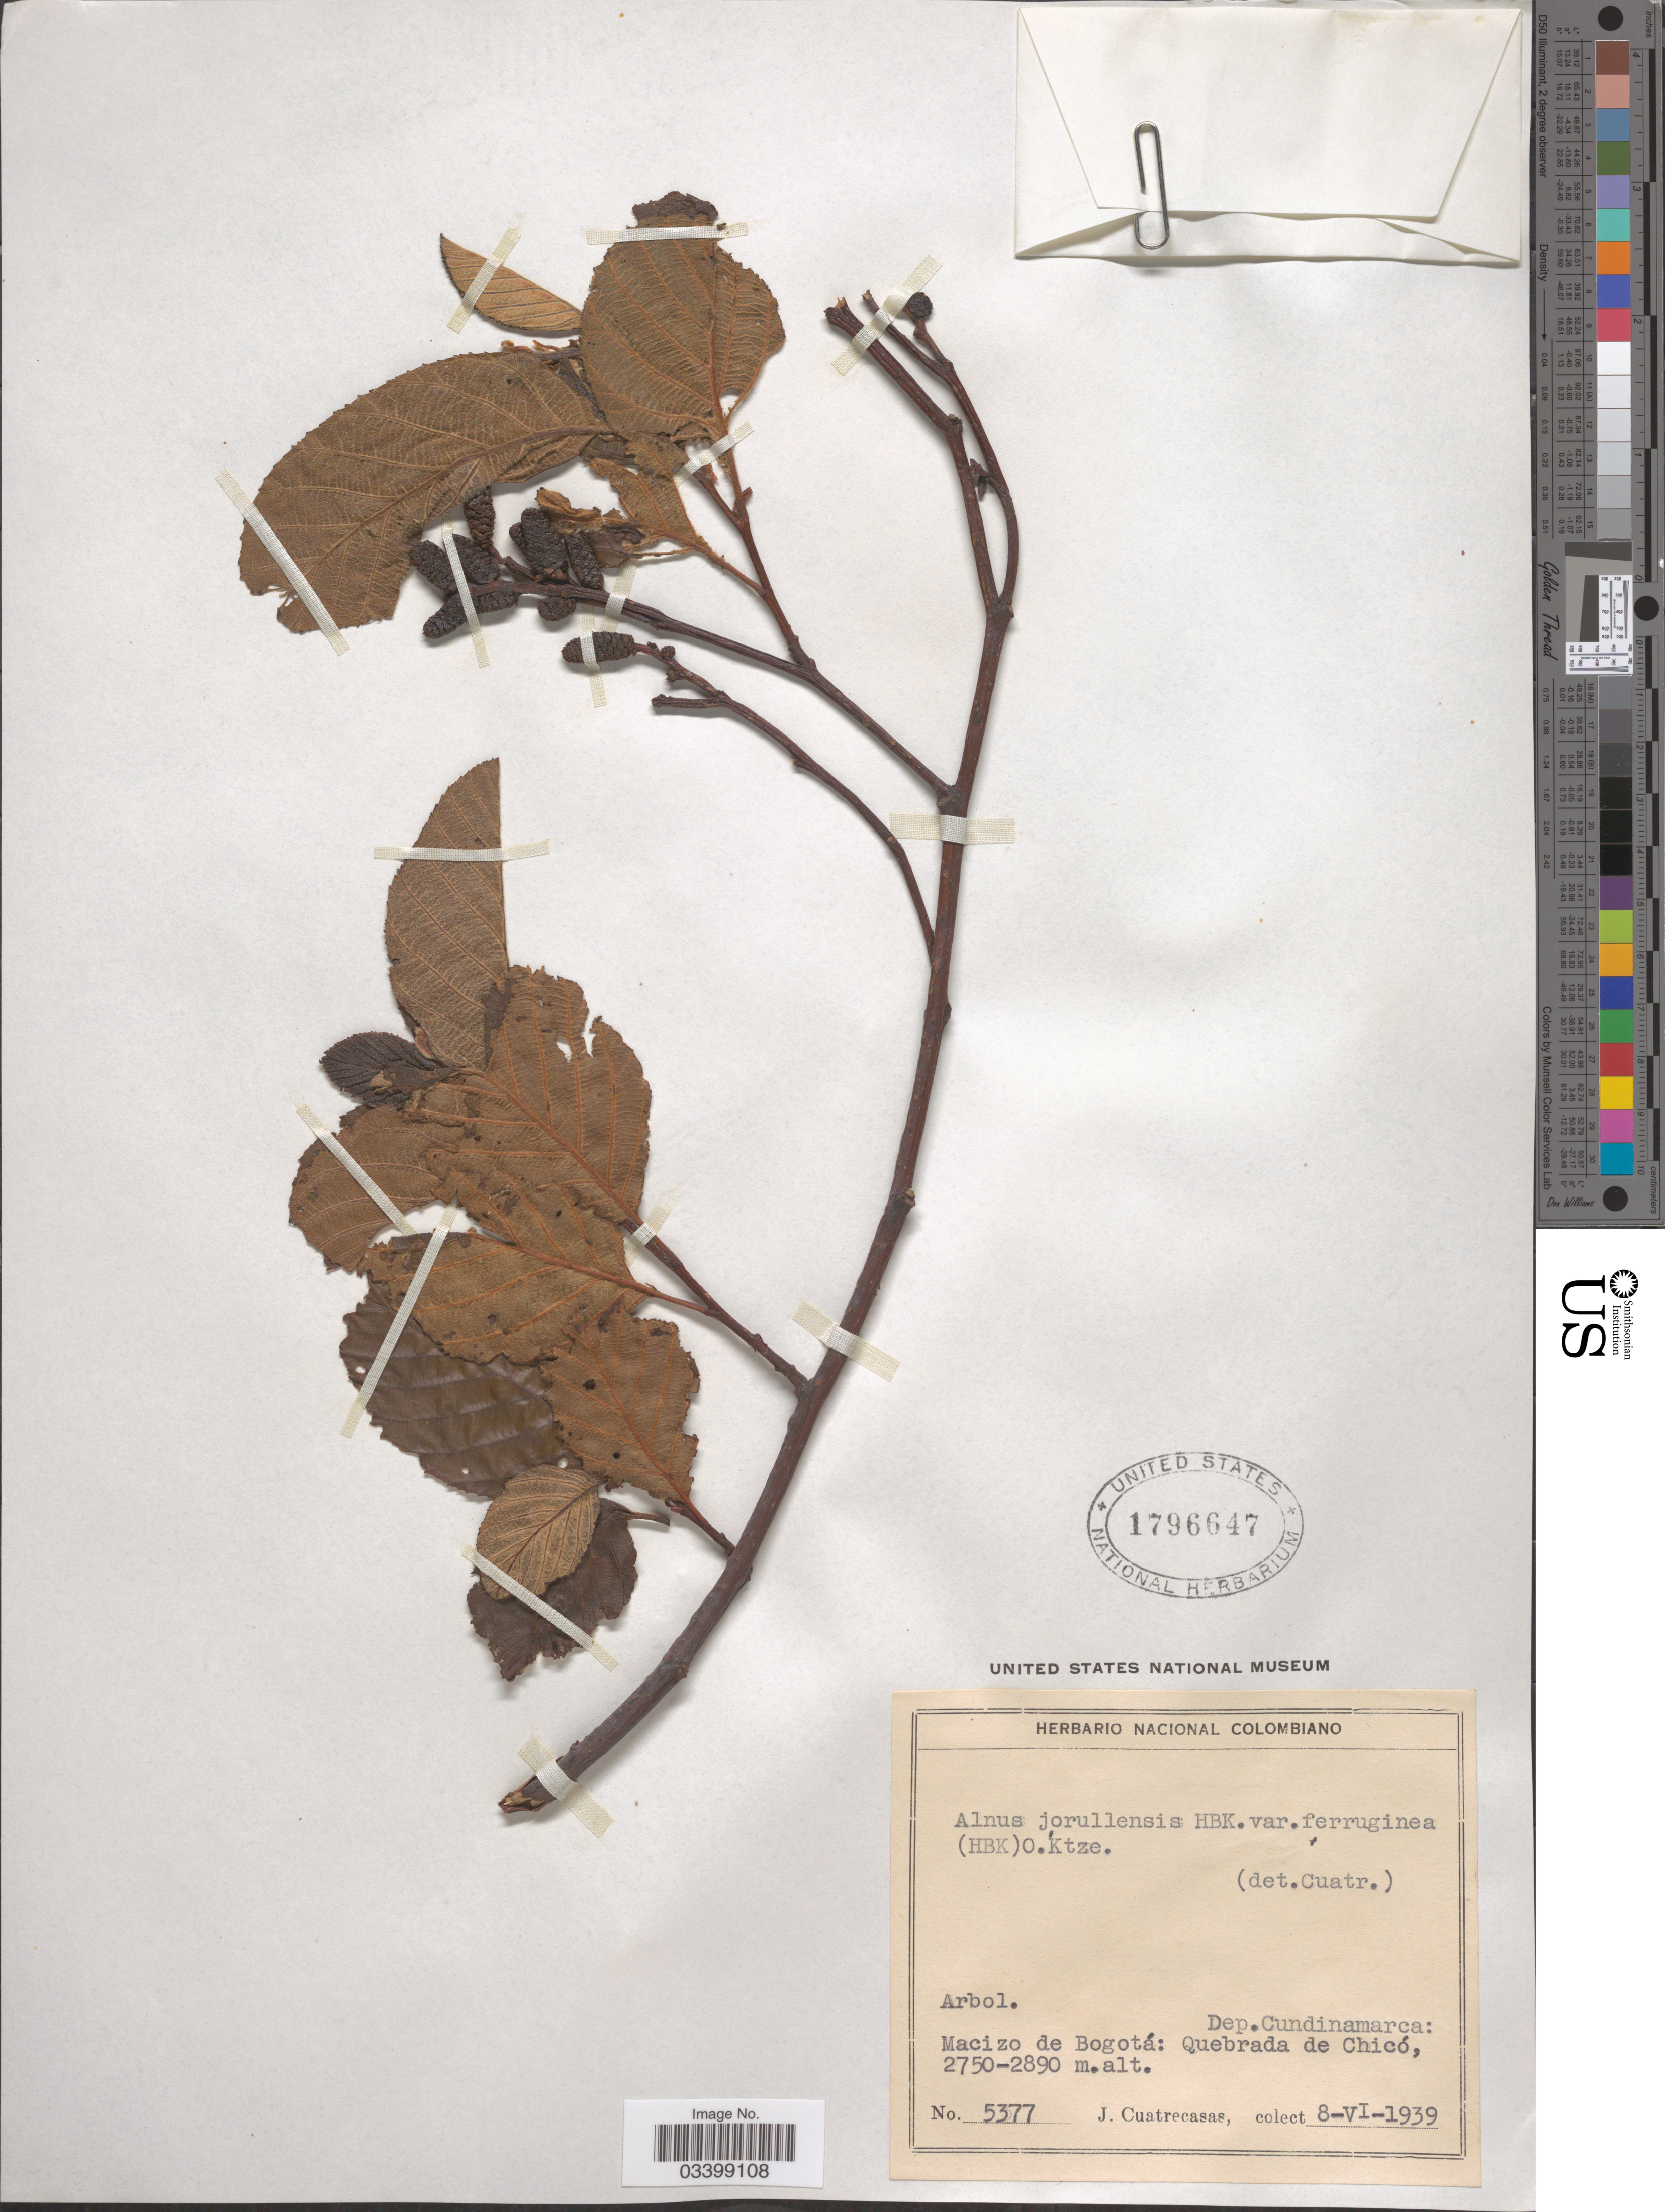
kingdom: Plantae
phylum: Tracheophyta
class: Magnoliopsida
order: Fagales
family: Betulaceae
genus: Alnus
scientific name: Alnus acuminata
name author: Kunth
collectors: J. Cuatrecasas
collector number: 5377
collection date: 1939-06-08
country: Colombia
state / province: Cundinamarca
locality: Dep. Cundinamarca: Macizo de Bogotá: Quebrada de Chicó.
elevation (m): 2750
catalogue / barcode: US 1796647